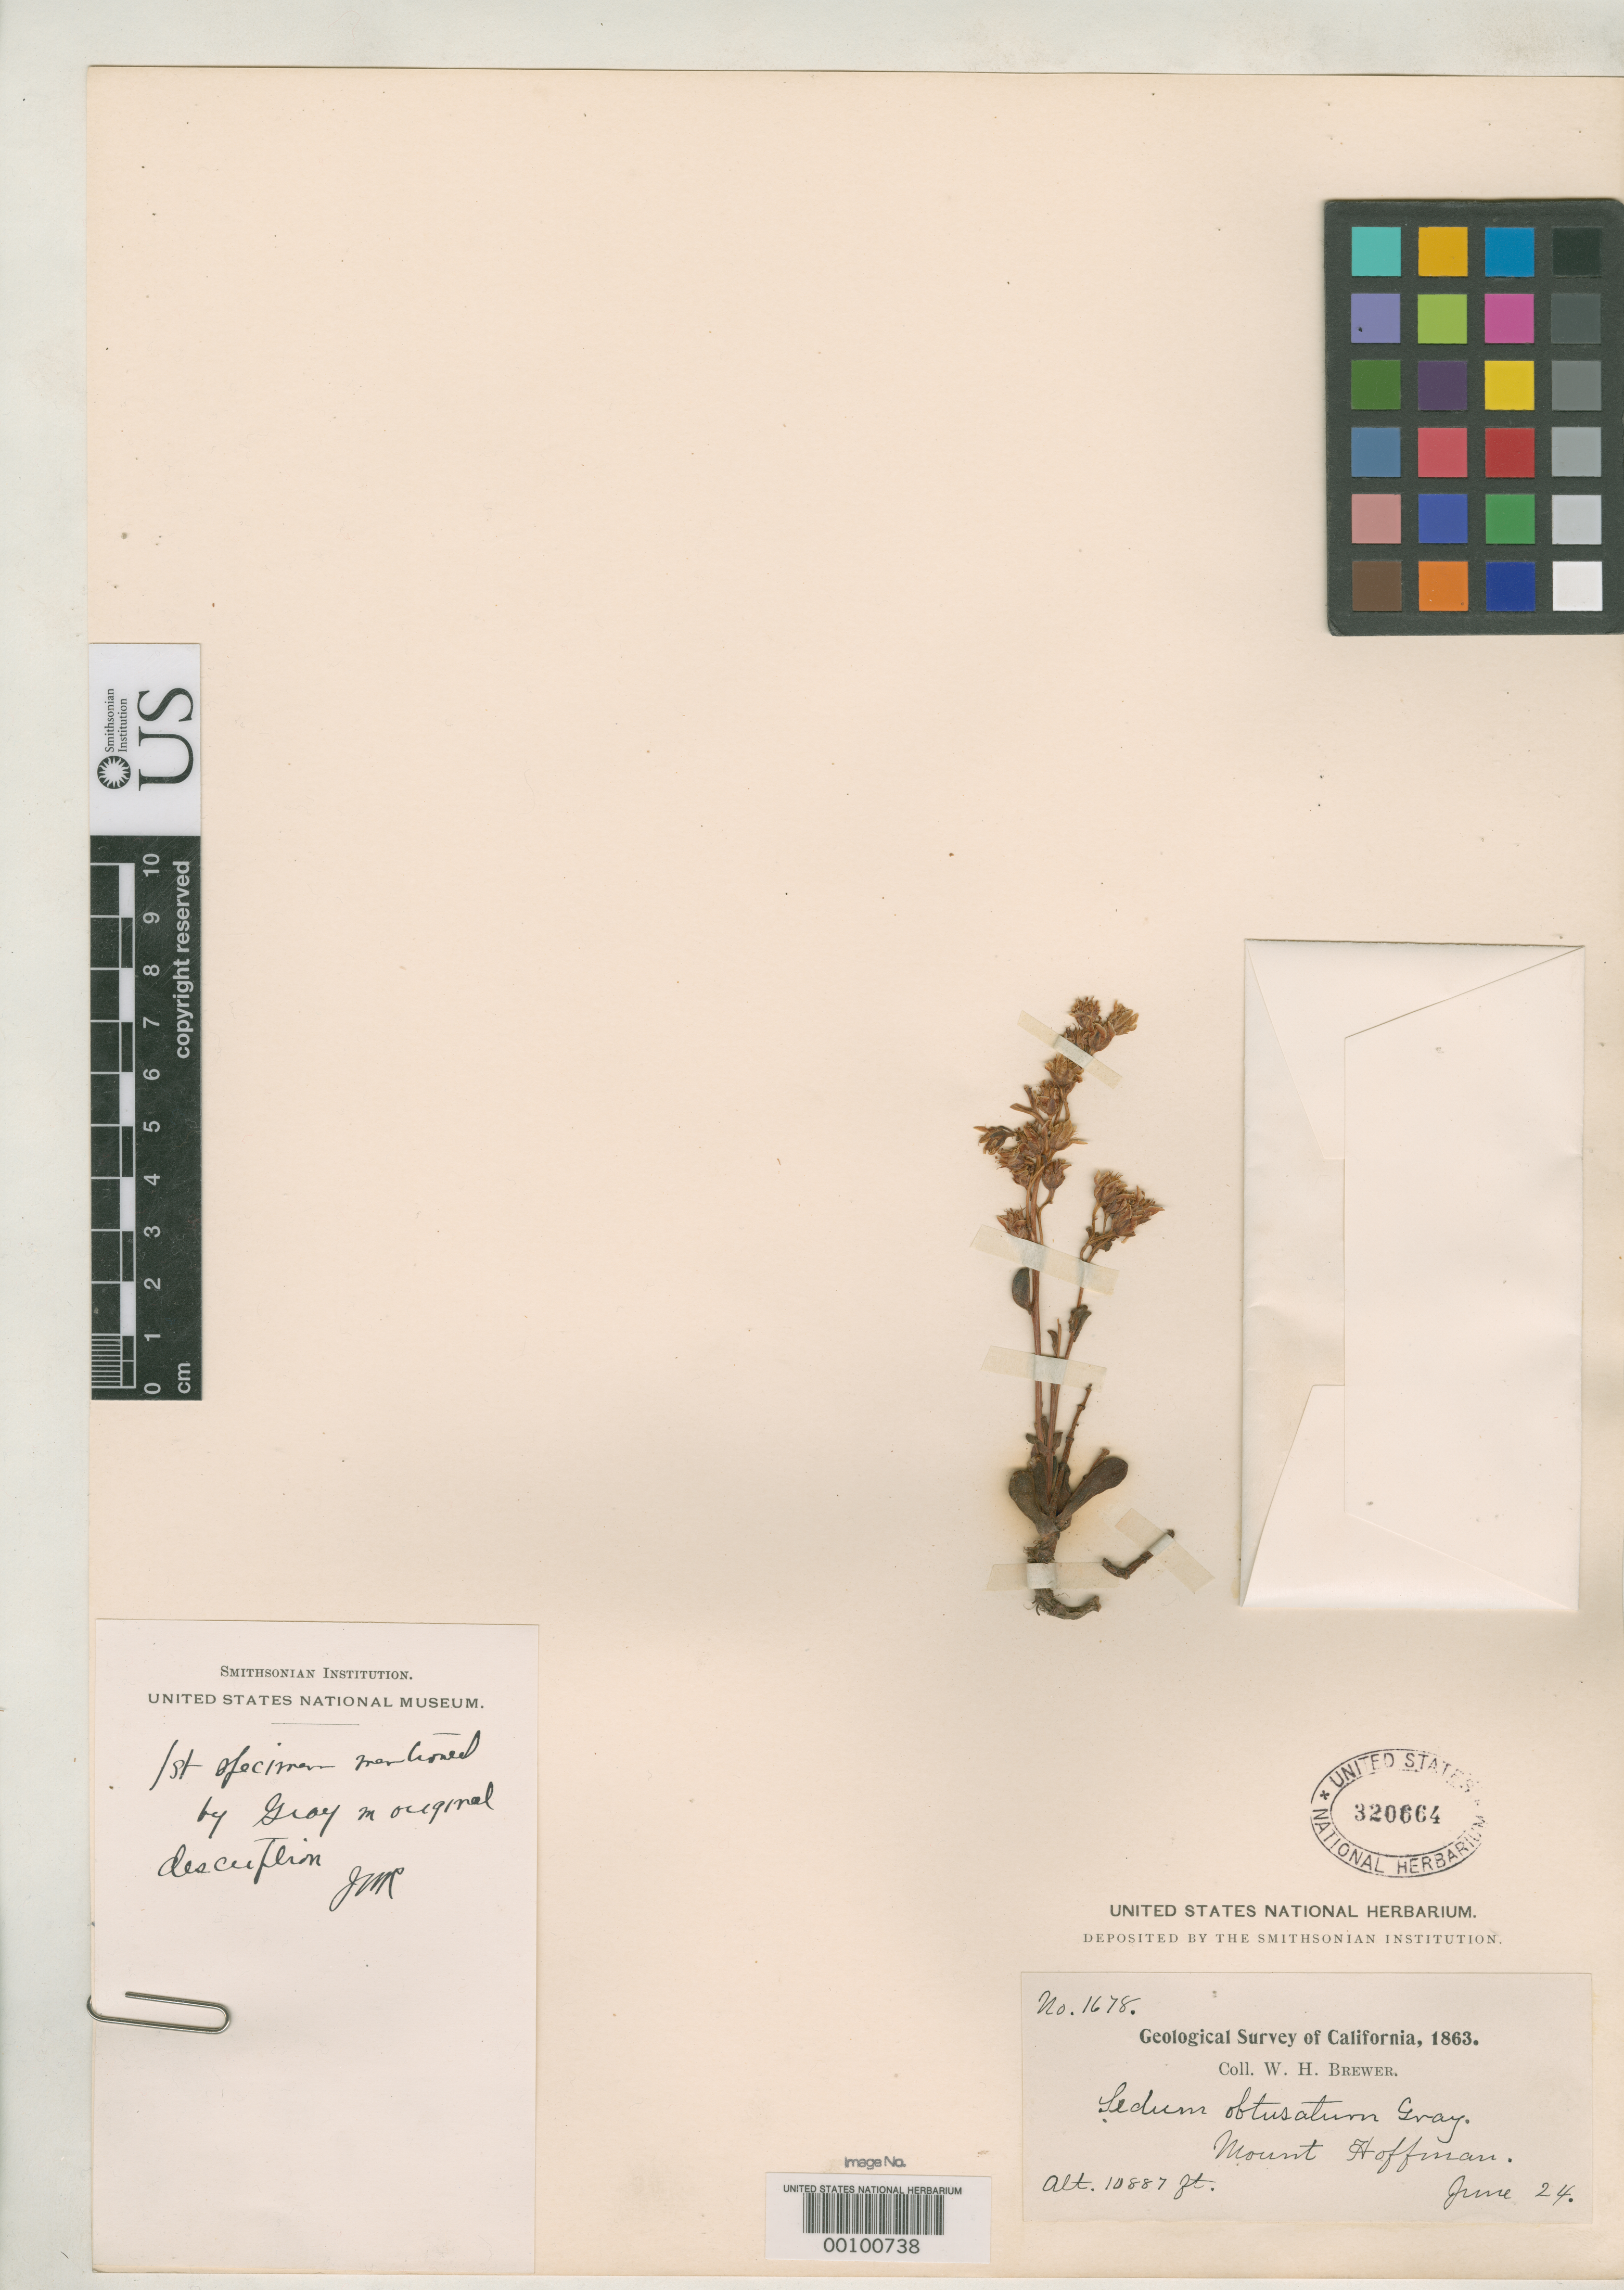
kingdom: Plantae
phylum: Tracheophyta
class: Magnoliopsida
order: Saxifragales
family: Crassulaceae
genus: Sedum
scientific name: Sedum obtusatum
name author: A. Gray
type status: Isolectotype; Isosyntype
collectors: W. H. Brewer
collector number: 1678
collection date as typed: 24 Jun 1863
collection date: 1863-06-24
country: United States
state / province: California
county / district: Tuolumne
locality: Sierra Nevada, Mt. Hoffman.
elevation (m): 3318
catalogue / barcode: US 320664